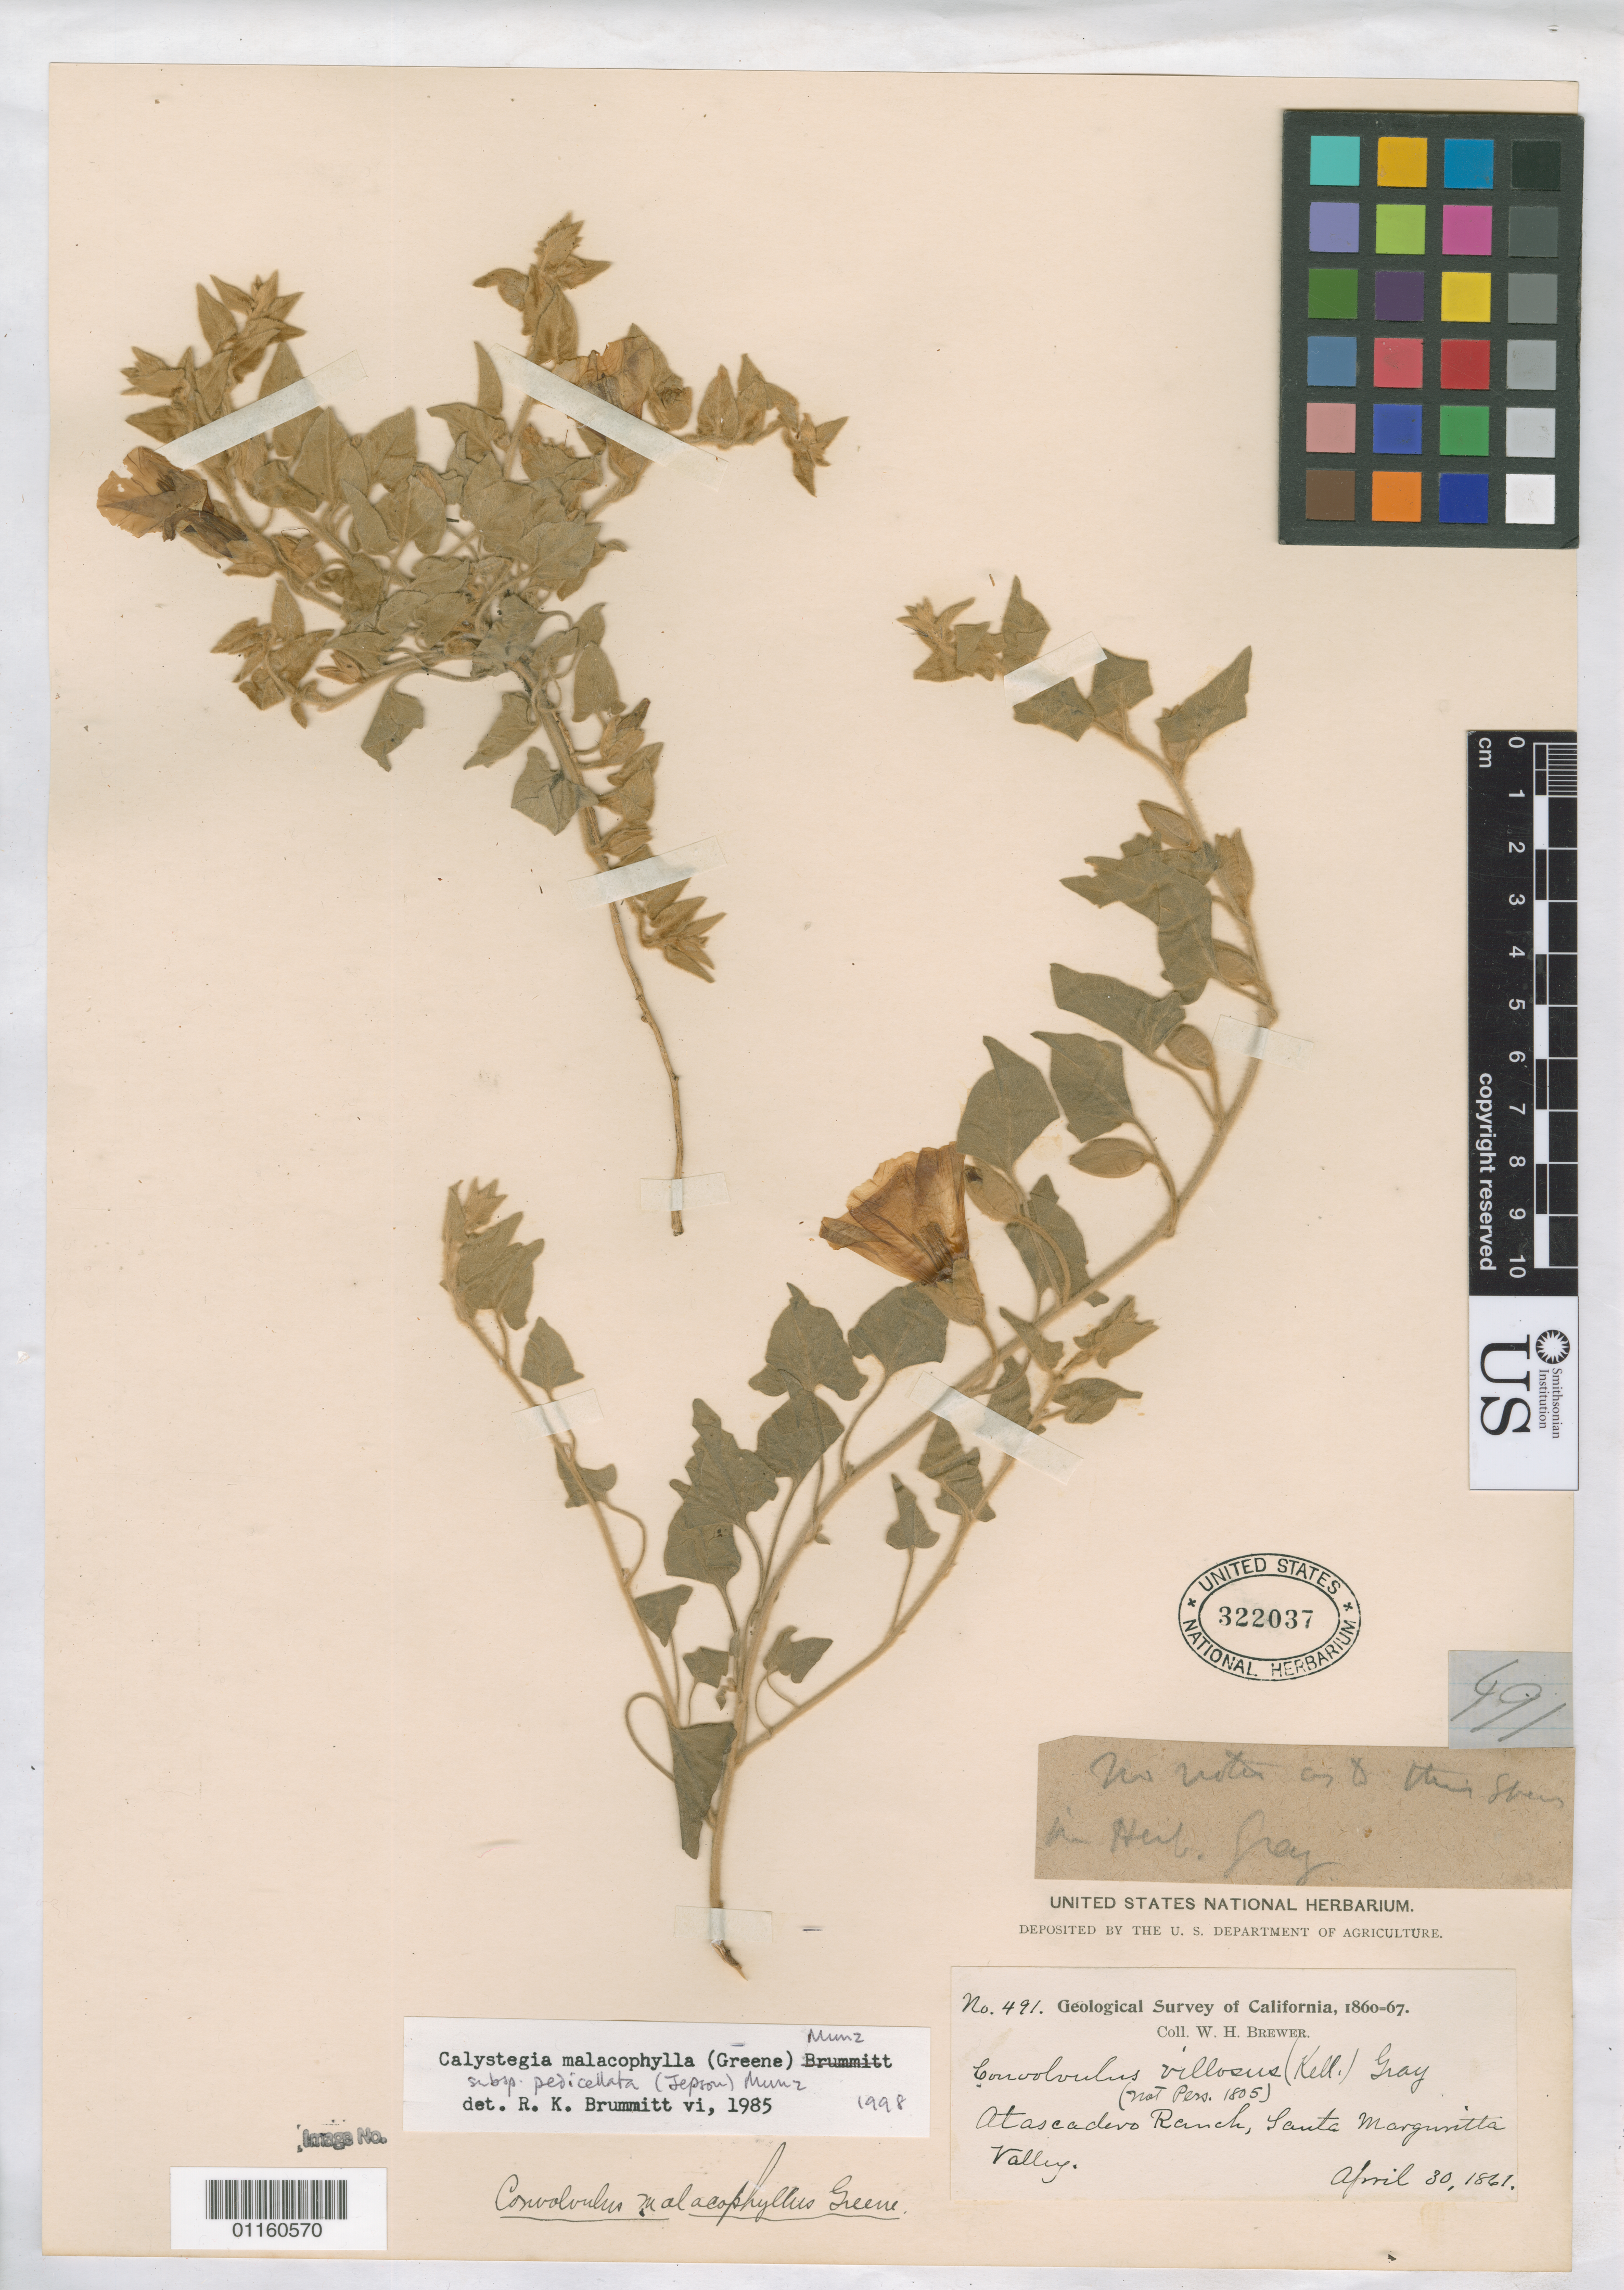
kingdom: Plantae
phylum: Tracheophyta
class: Magnoliopsida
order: Solanales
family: Convolvulaceae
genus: Calystegia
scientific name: Calystegia malacophylla subsp. pedicellata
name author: (Jeps.) Munz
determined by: Brummitt, R. K.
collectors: W. H. Brewer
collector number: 491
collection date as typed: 30 Apr 1861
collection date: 1861-04-30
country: United States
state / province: California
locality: Atascadero Ranch, Santa Margaritta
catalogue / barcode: US 322037